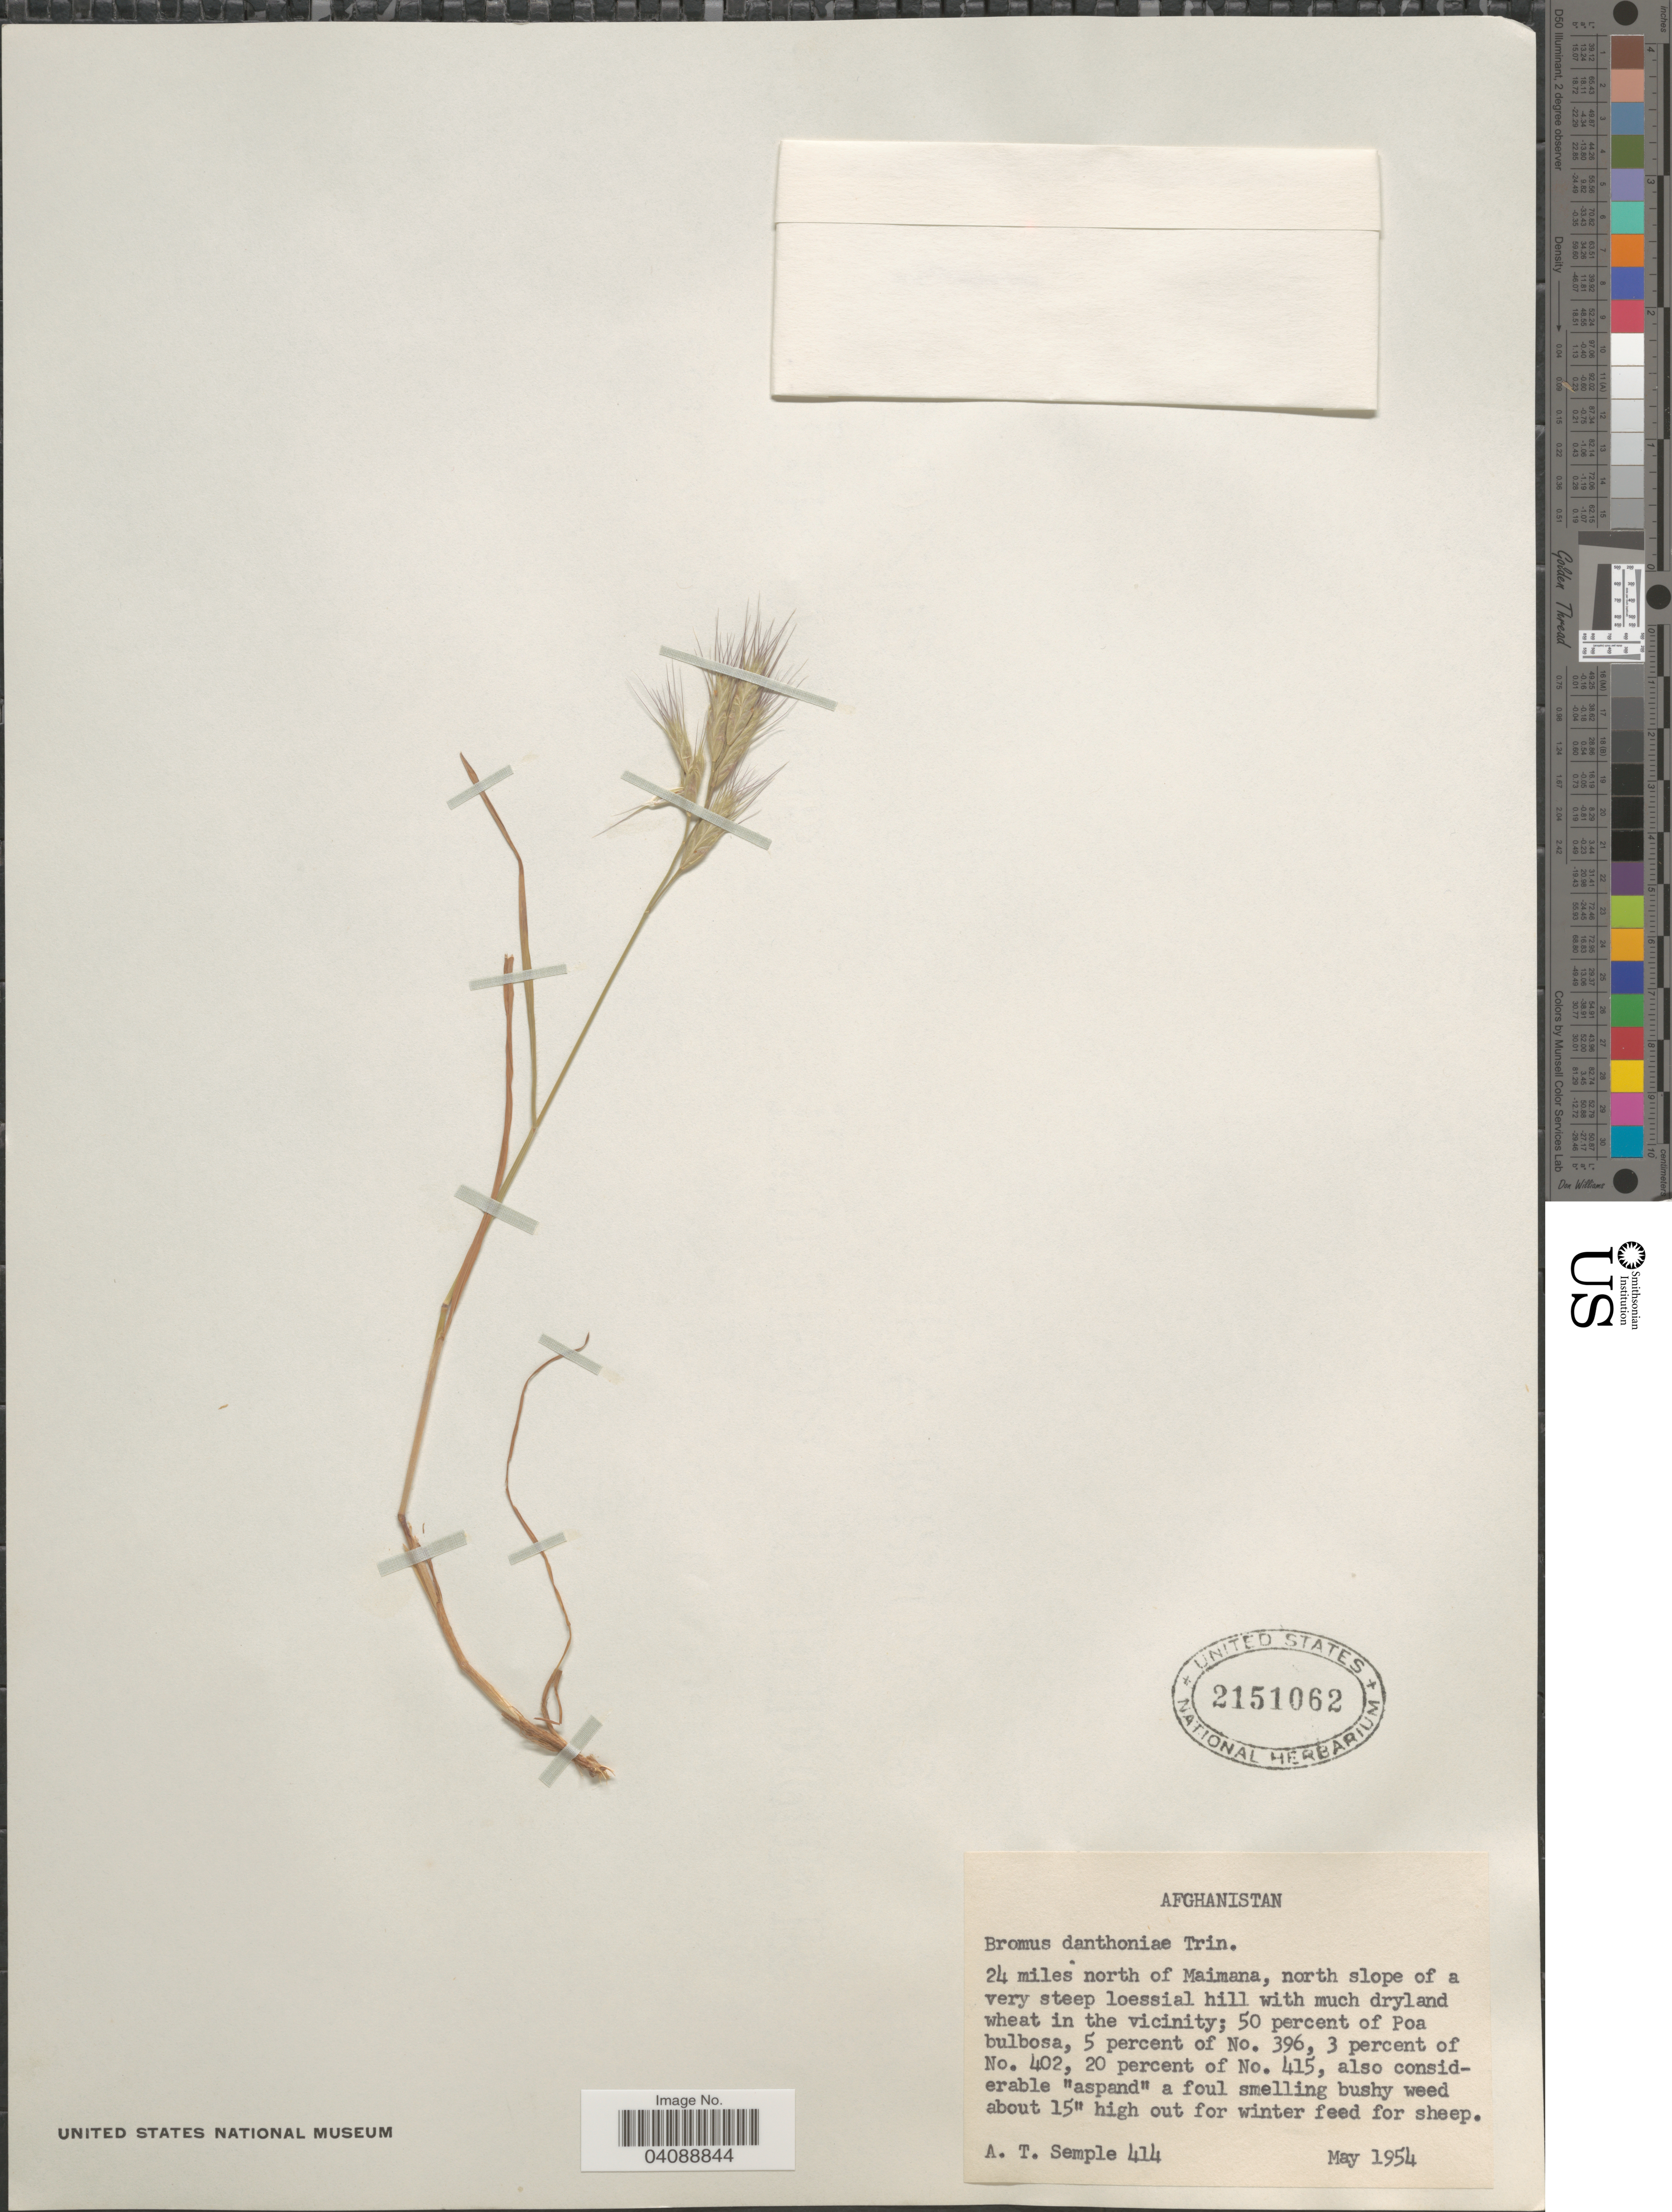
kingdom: Plantae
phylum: Tracheophyta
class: Liliopsida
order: Poales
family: Poaceae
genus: Bromus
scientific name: Bromus danthoniae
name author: Trin. ex C.A. Mey.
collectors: A. Semple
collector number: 414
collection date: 1954-05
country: Afghanistan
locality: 24 miles north of Maimana, north slope of a very steep loessial hill.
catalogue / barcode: US 2151062